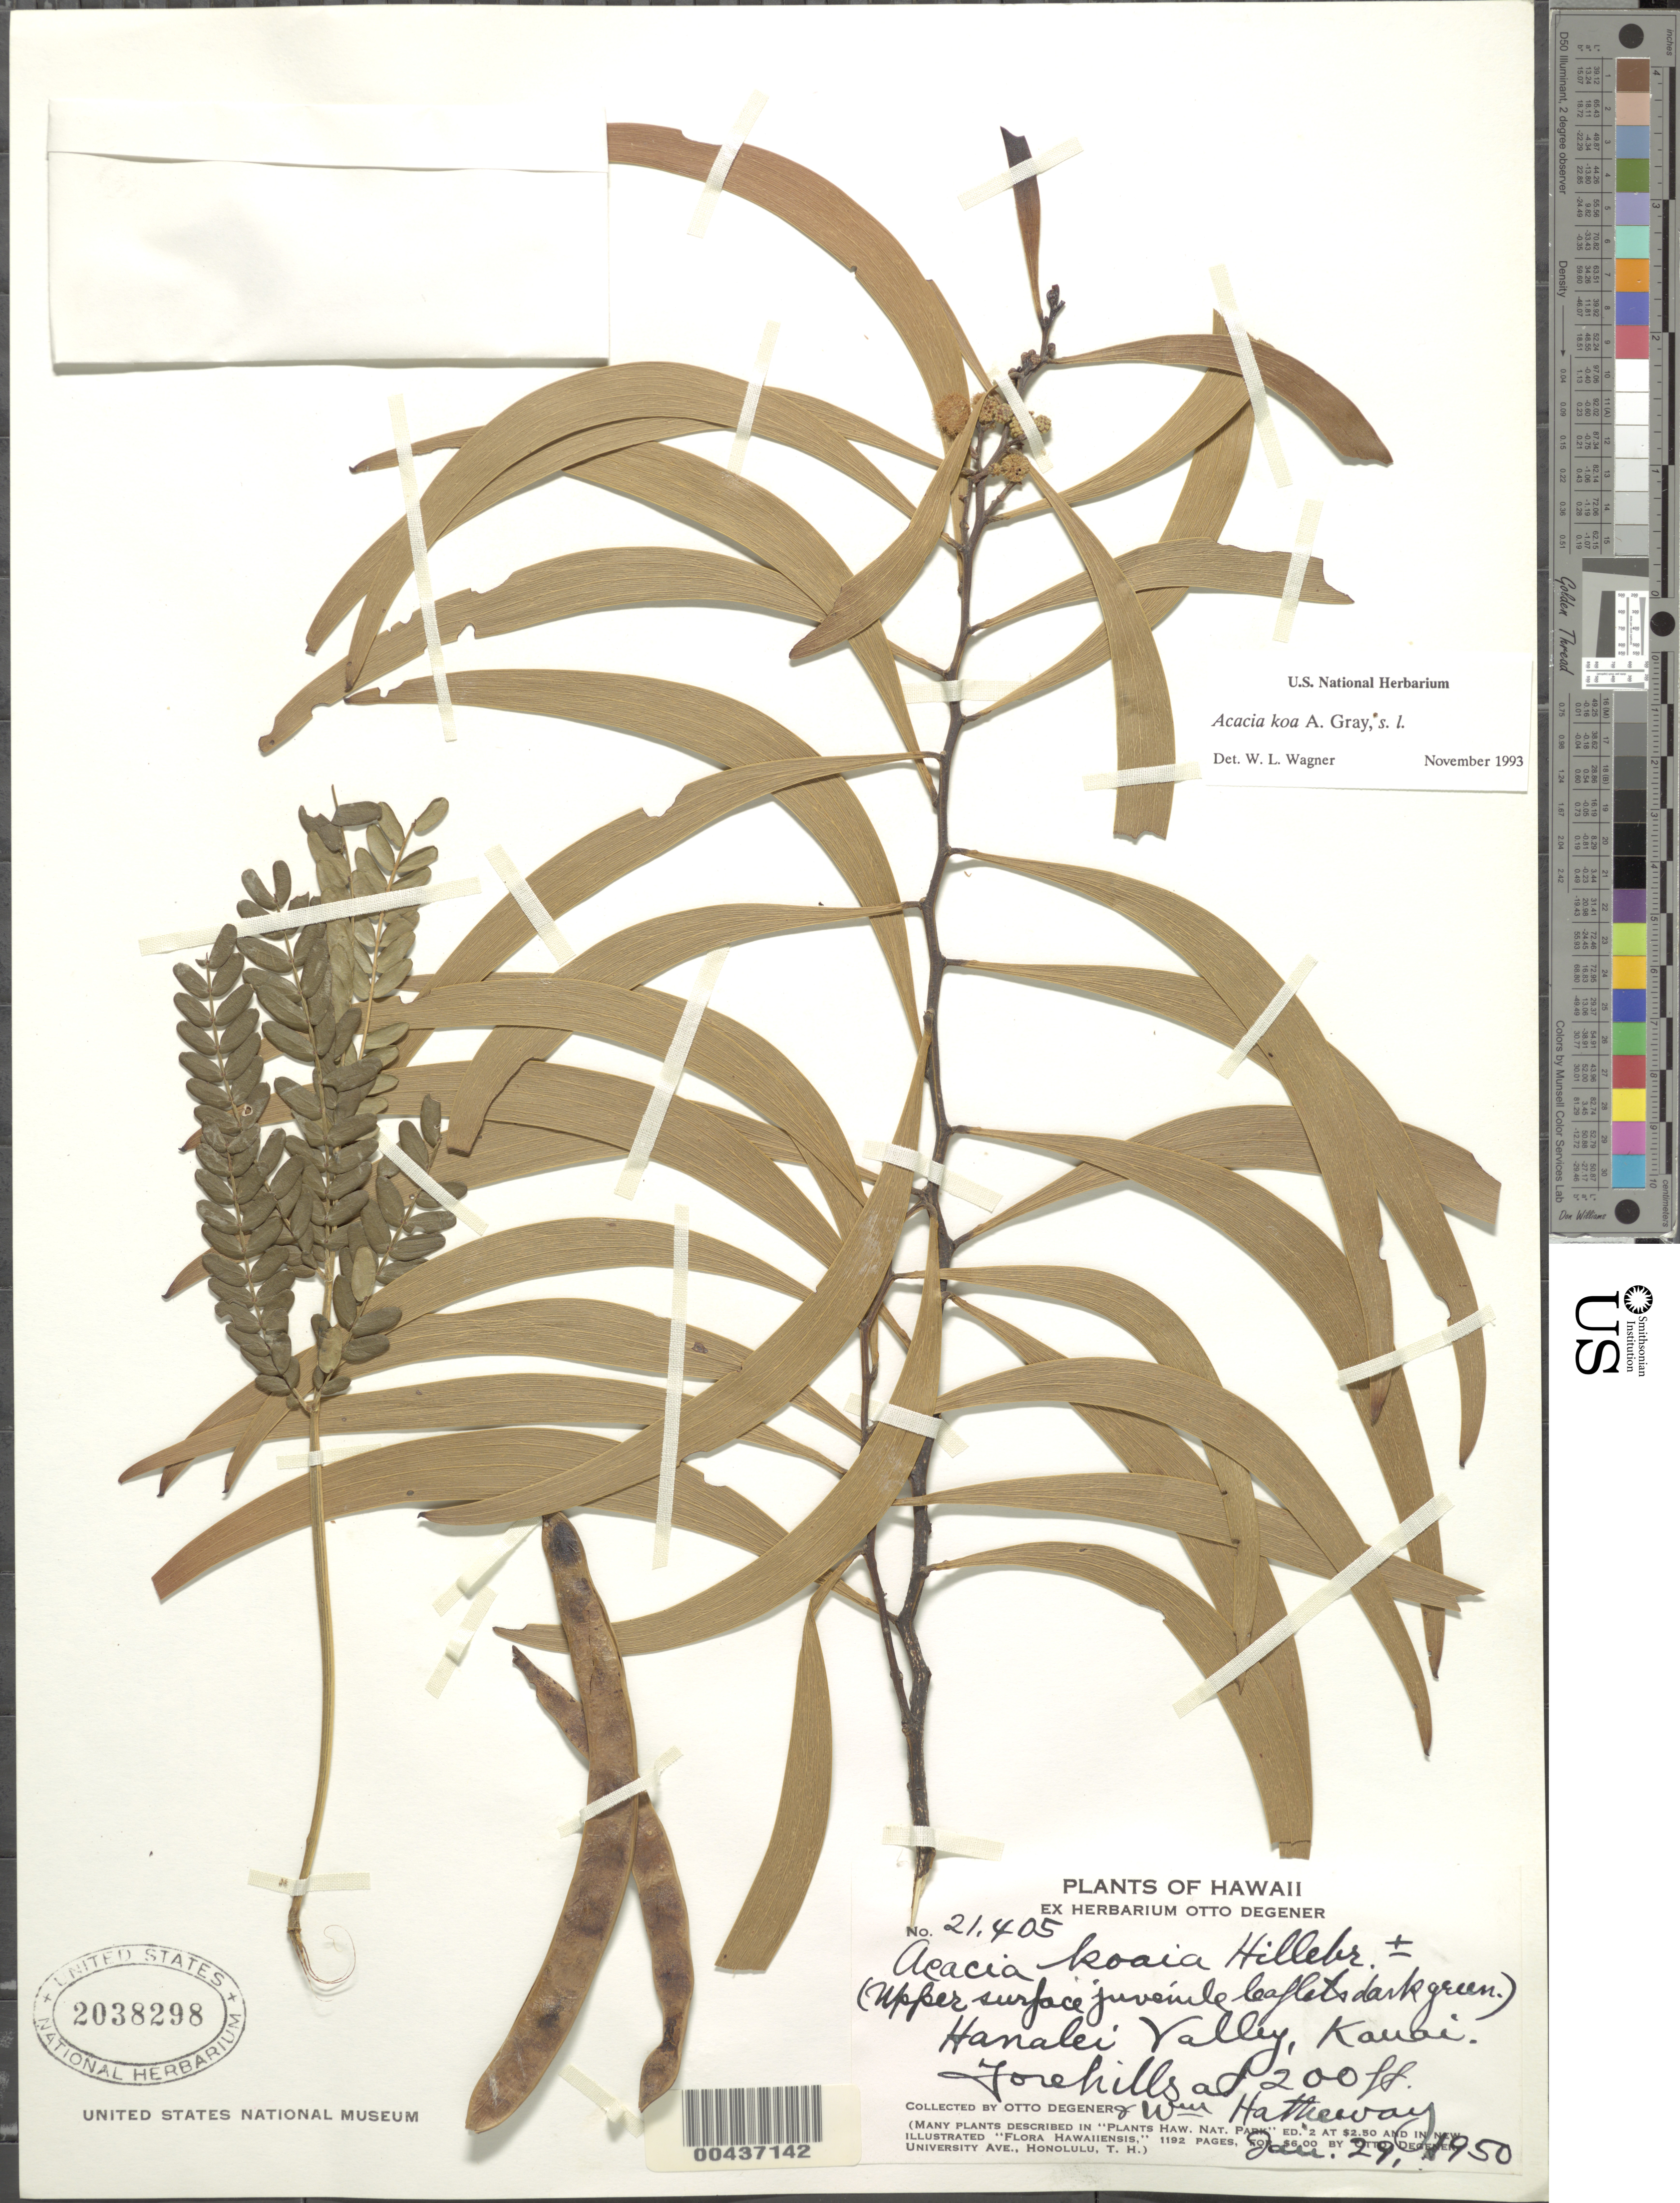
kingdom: Plantae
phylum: Tracheophyta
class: Magnoliopsida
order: Fabales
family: Fabaceae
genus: Acacia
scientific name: Acacia koa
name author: A. Gray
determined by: Wagner, W. L., (BOT), Smithsonian Institution - National Museum of Natural History (UNITED STATES)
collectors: O. Degener & W. H. Hatheway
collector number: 21405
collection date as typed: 29 Jan 1950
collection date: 1950-01-29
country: United States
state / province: Hawaii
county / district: Kauai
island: Kaua'i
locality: Hanalei Valley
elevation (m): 61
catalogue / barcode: US 2038298